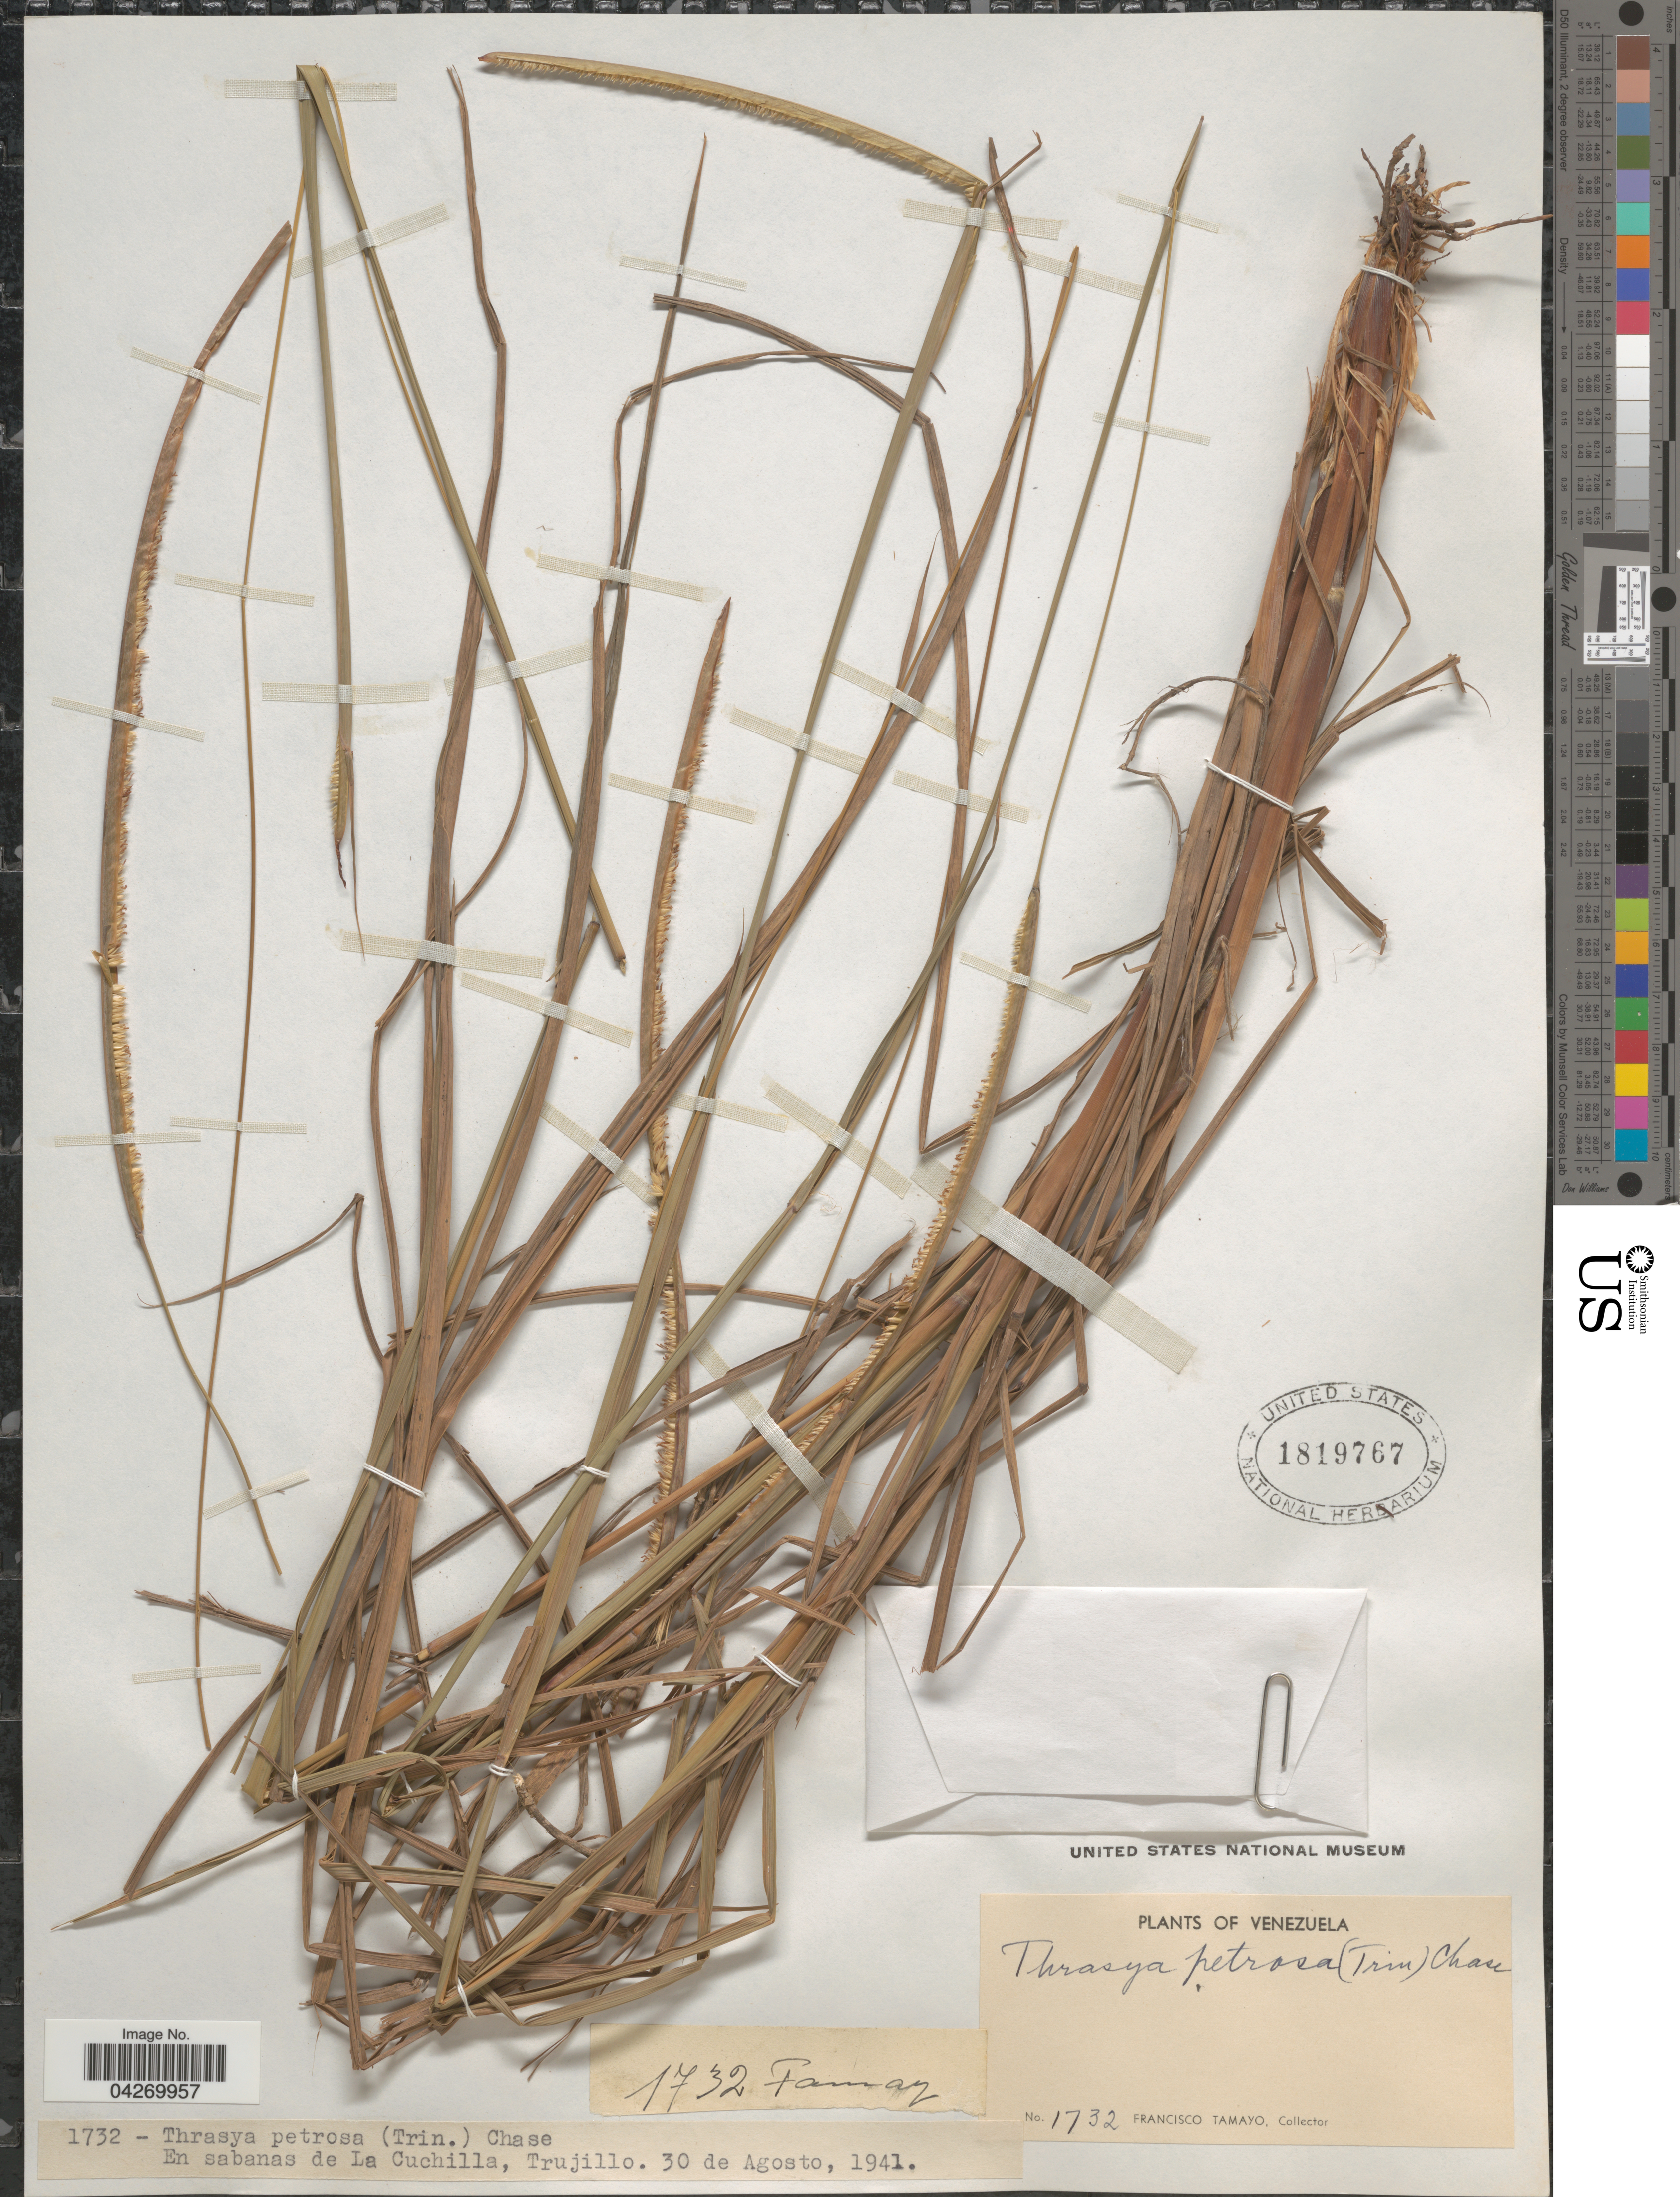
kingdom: Plantae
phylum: Tracheophyta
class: Liliopsida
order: Poales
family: Poaceae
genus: Paspalum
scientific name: Paspalum foliiforme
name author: S. Denham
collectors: F. Tamayo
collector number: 1732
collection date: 1941-08-30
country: Venezuela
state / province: Trujillo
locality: En sabanas de La Cuchilla.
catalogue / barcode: US 1819767